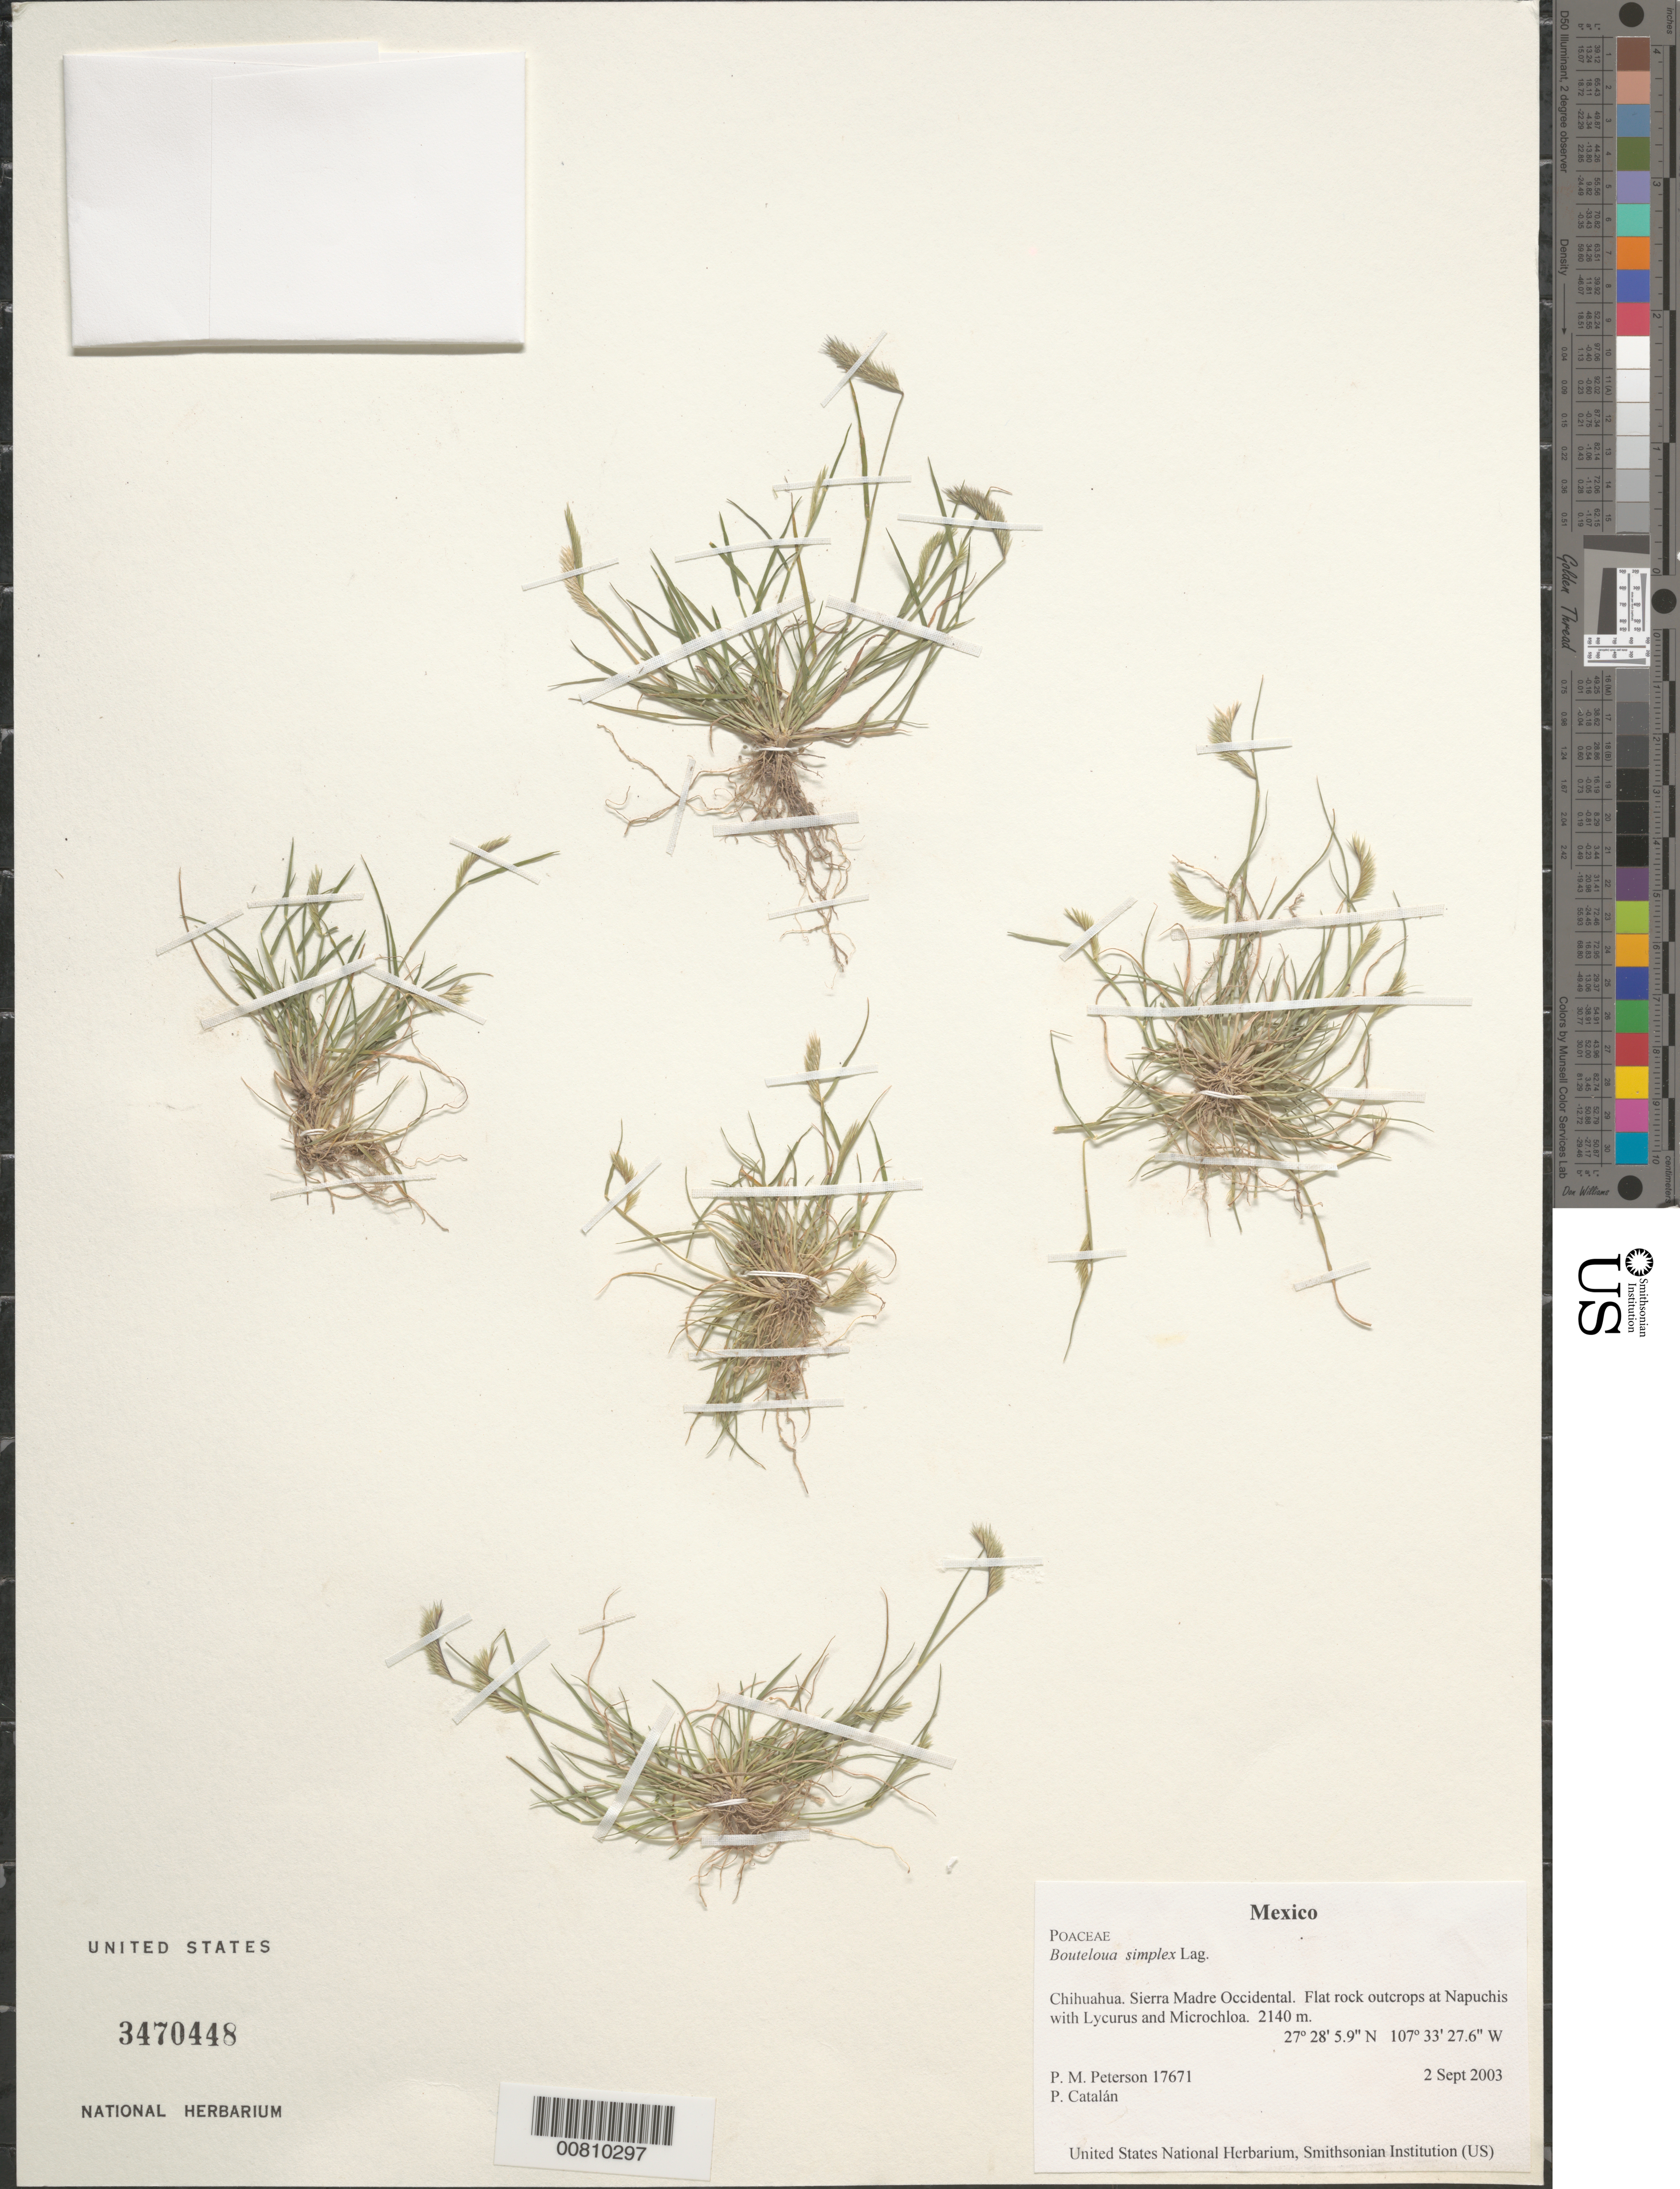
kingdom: Plantae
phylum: Tracheophyta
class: Liliopsida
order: Poales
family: Poaceae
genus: Bouteloua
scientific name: Bouteloua simplex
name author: Lag.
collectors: P. M. Peterson & P. Catalán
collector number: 17671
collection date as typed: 02 Sep 2003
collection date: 2003-09-02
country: Mexico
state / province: Chihuahua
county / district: Sierra Madre Occidental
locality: Flat rock outcrops at Napuchis with Lycurus and Microchloa.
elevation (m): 2140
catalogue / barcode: US 3470448